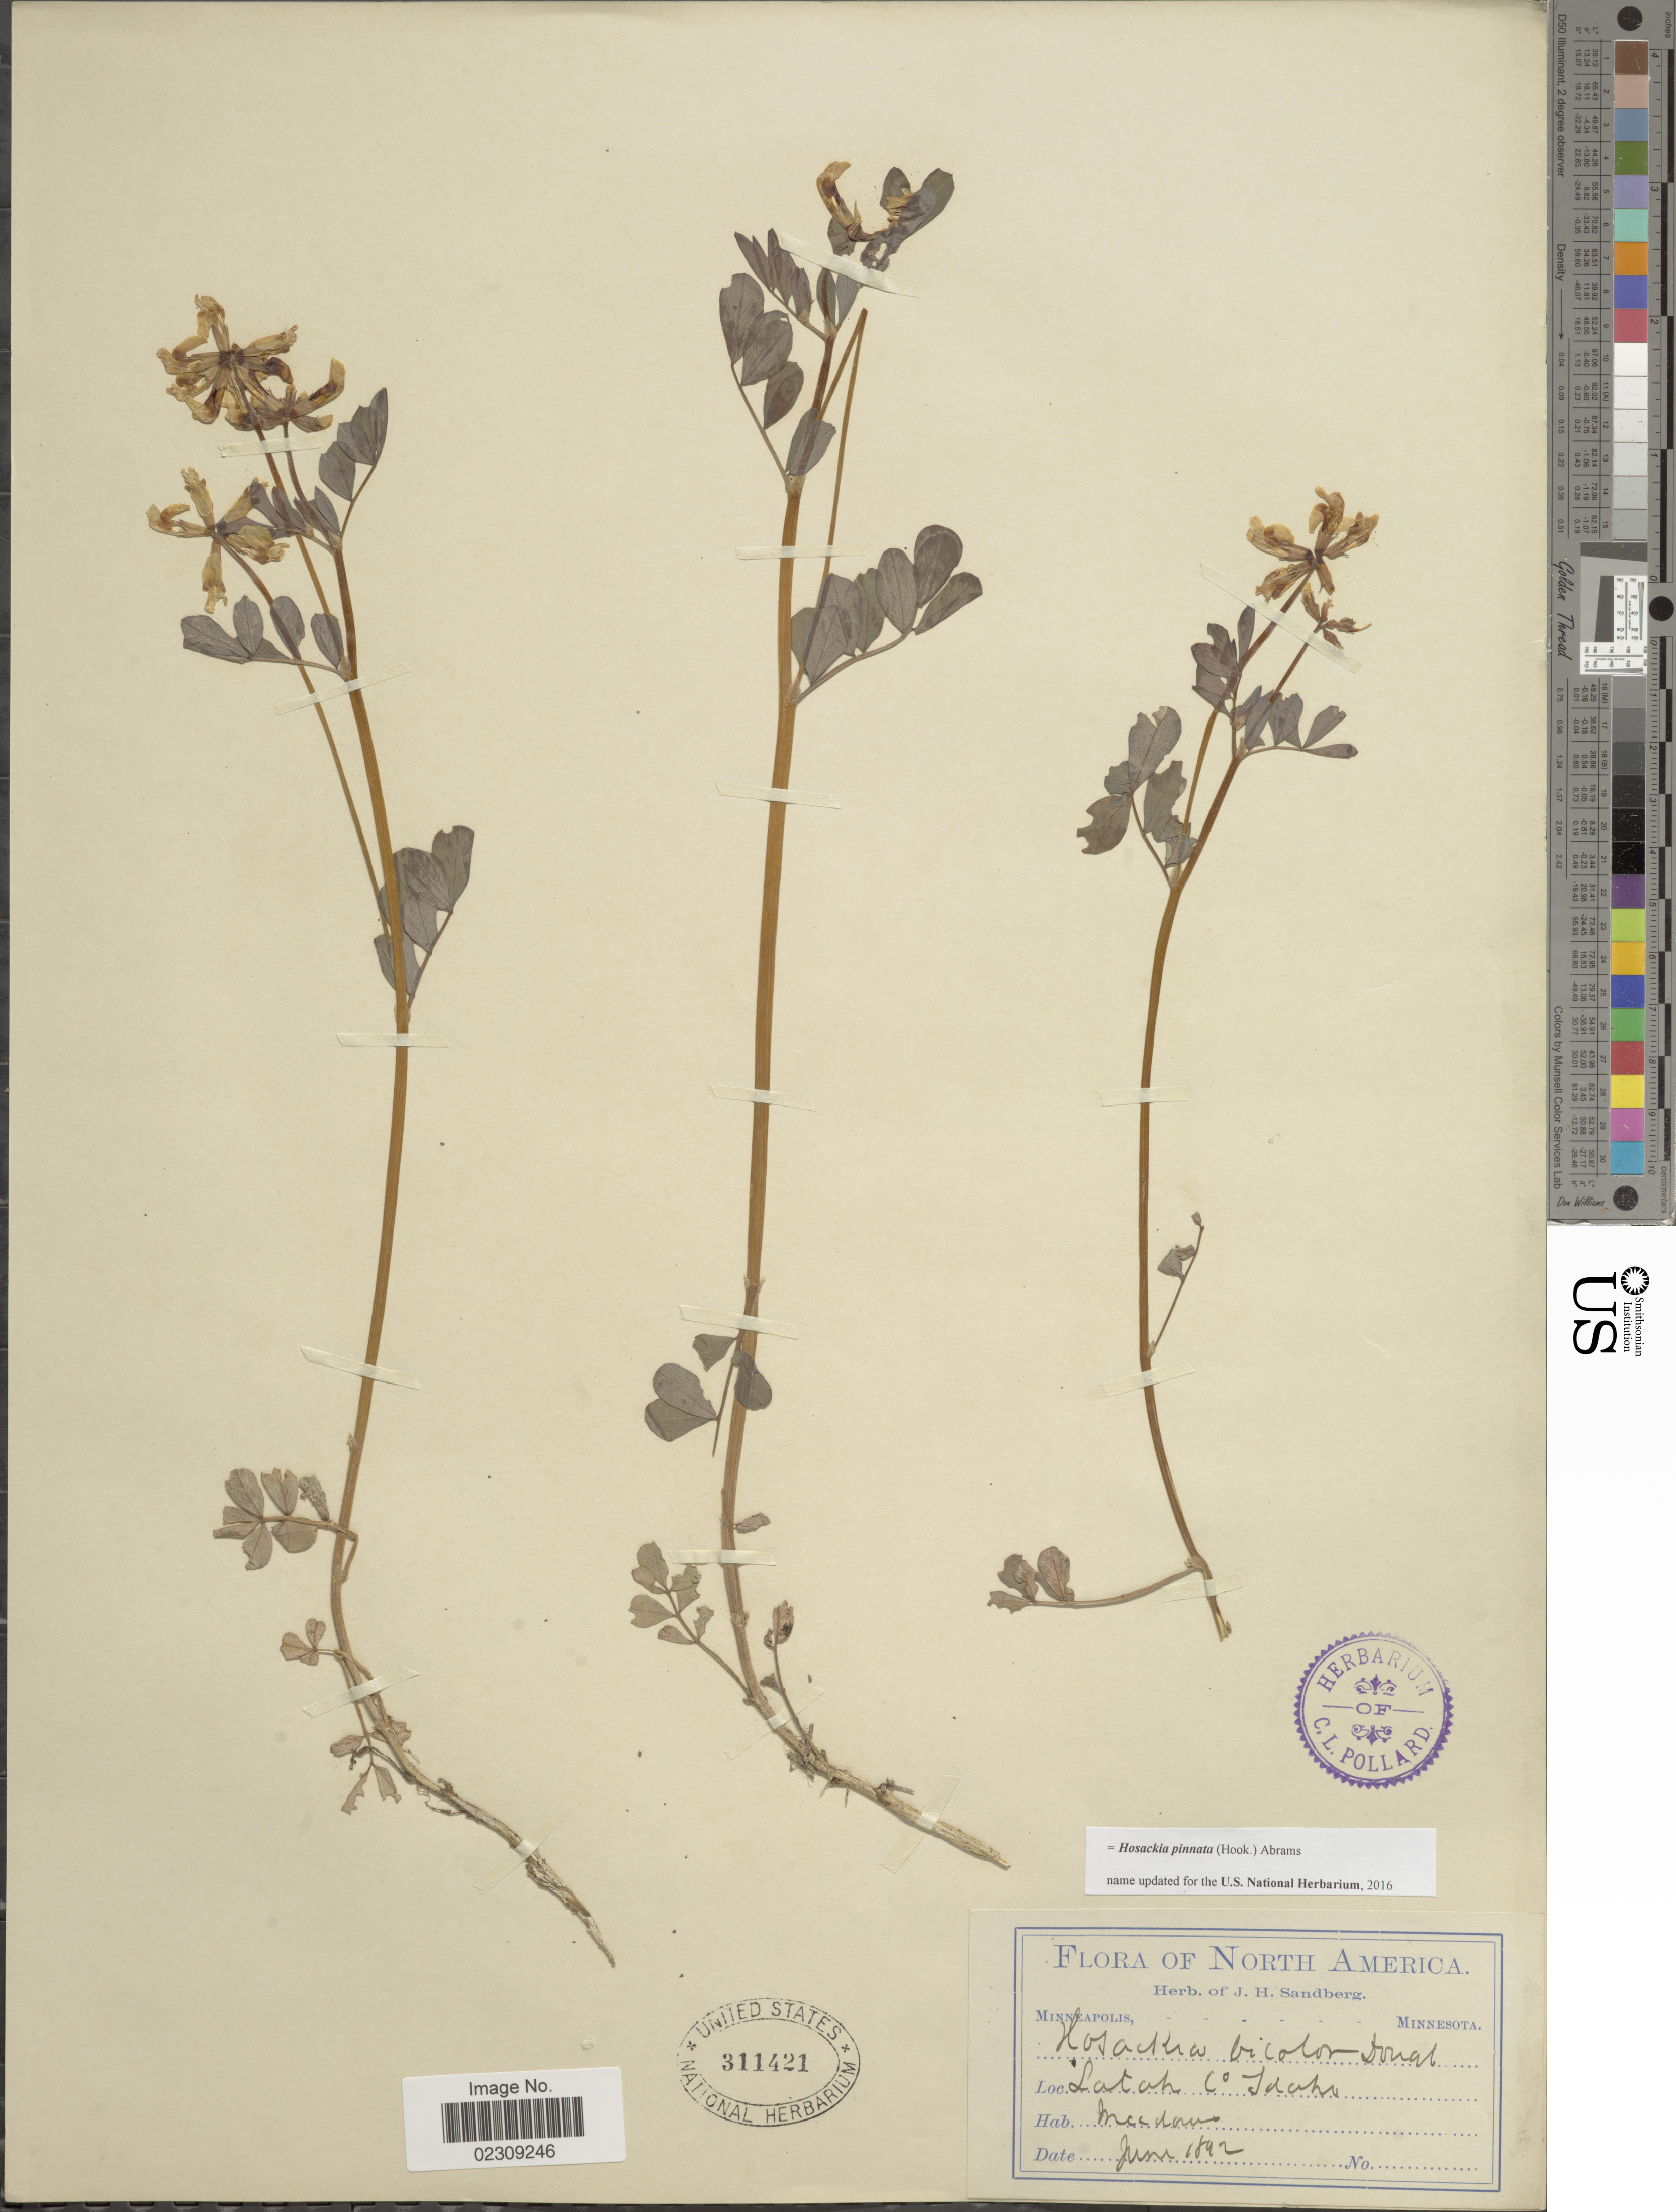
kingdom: Plantae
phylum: Tracheophyta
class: Magnoliopsida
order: Fabales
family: Fabaceae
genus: Hosackia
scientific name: Hosackia pinnata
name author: (Hook.) Abrams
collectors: ex. herb. J. H. Sandberg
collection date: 1892-06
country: United States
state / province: Idaho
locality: Latah Co.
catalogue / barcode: US 311421